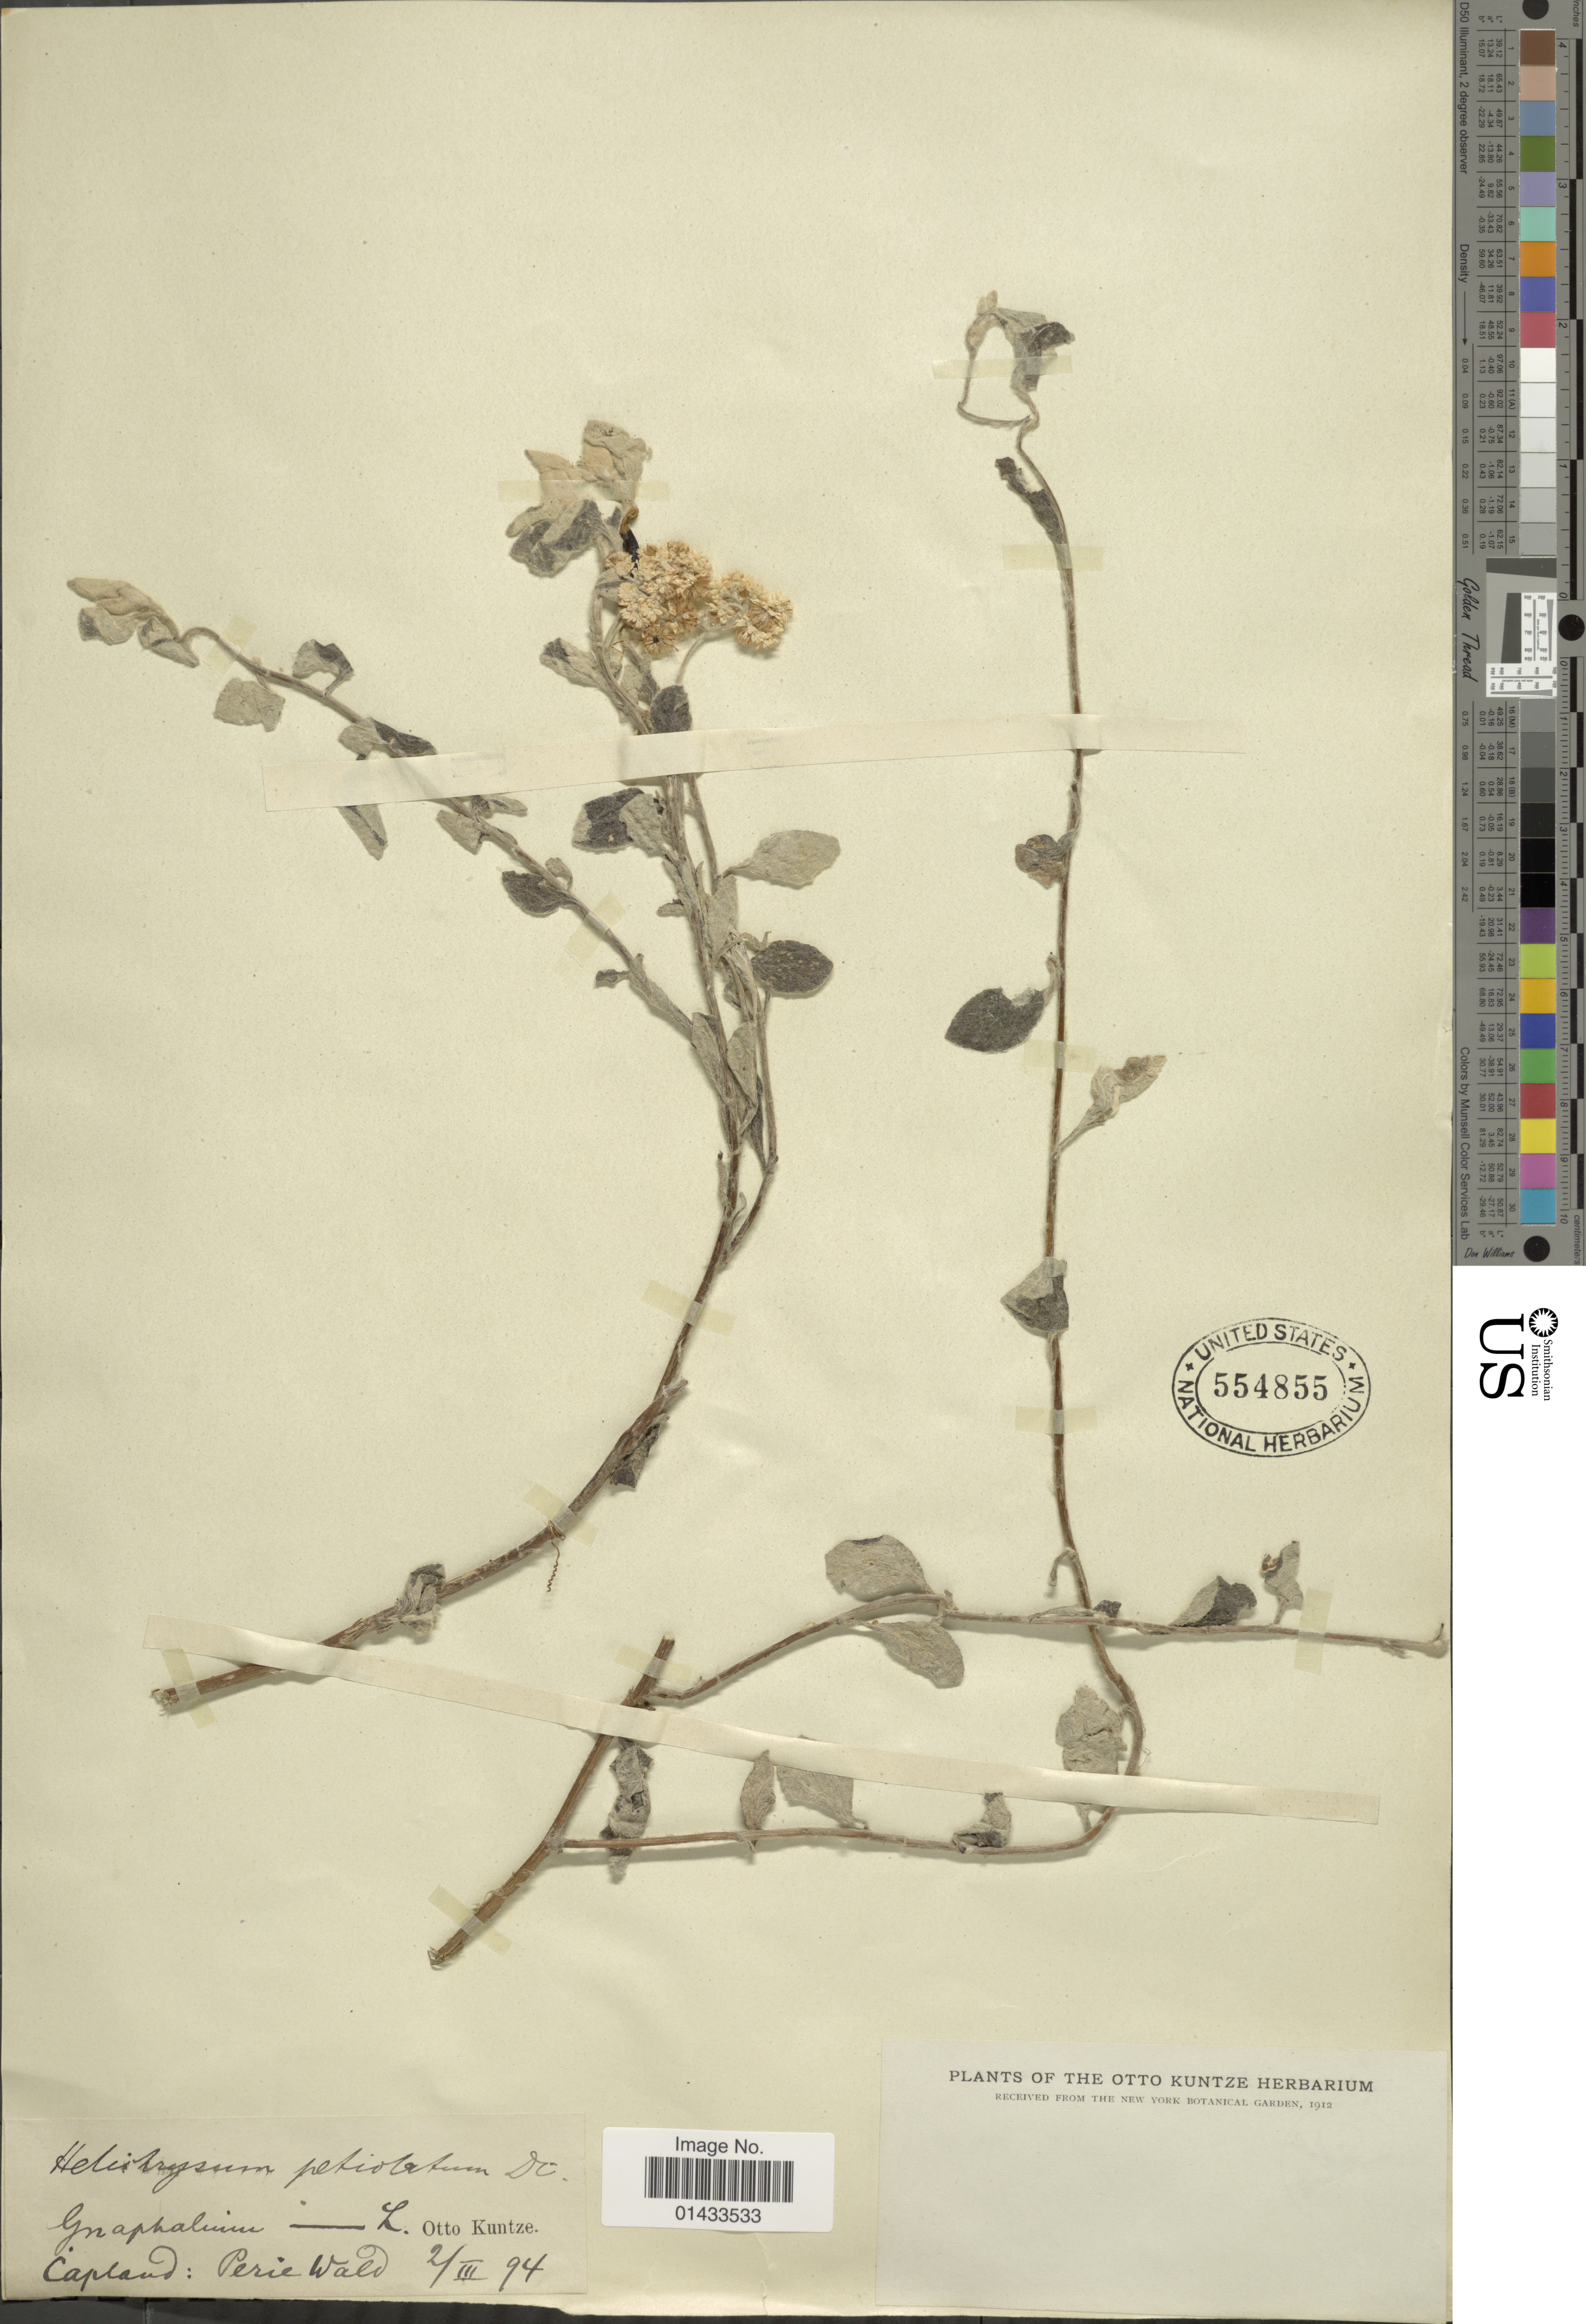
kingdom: Plantae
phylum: Tracheophyta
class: Magnoliopsida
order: Asterales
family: Asteraceae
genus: Helichrysum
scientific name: Helichrysum petiolatum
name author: (L.) D. Don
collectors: C.E.O. Kuntze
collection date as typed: Transcribed d/m/y: 2/3/94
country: South Africa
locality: Capland: Perie Wald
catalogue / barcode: US 554855